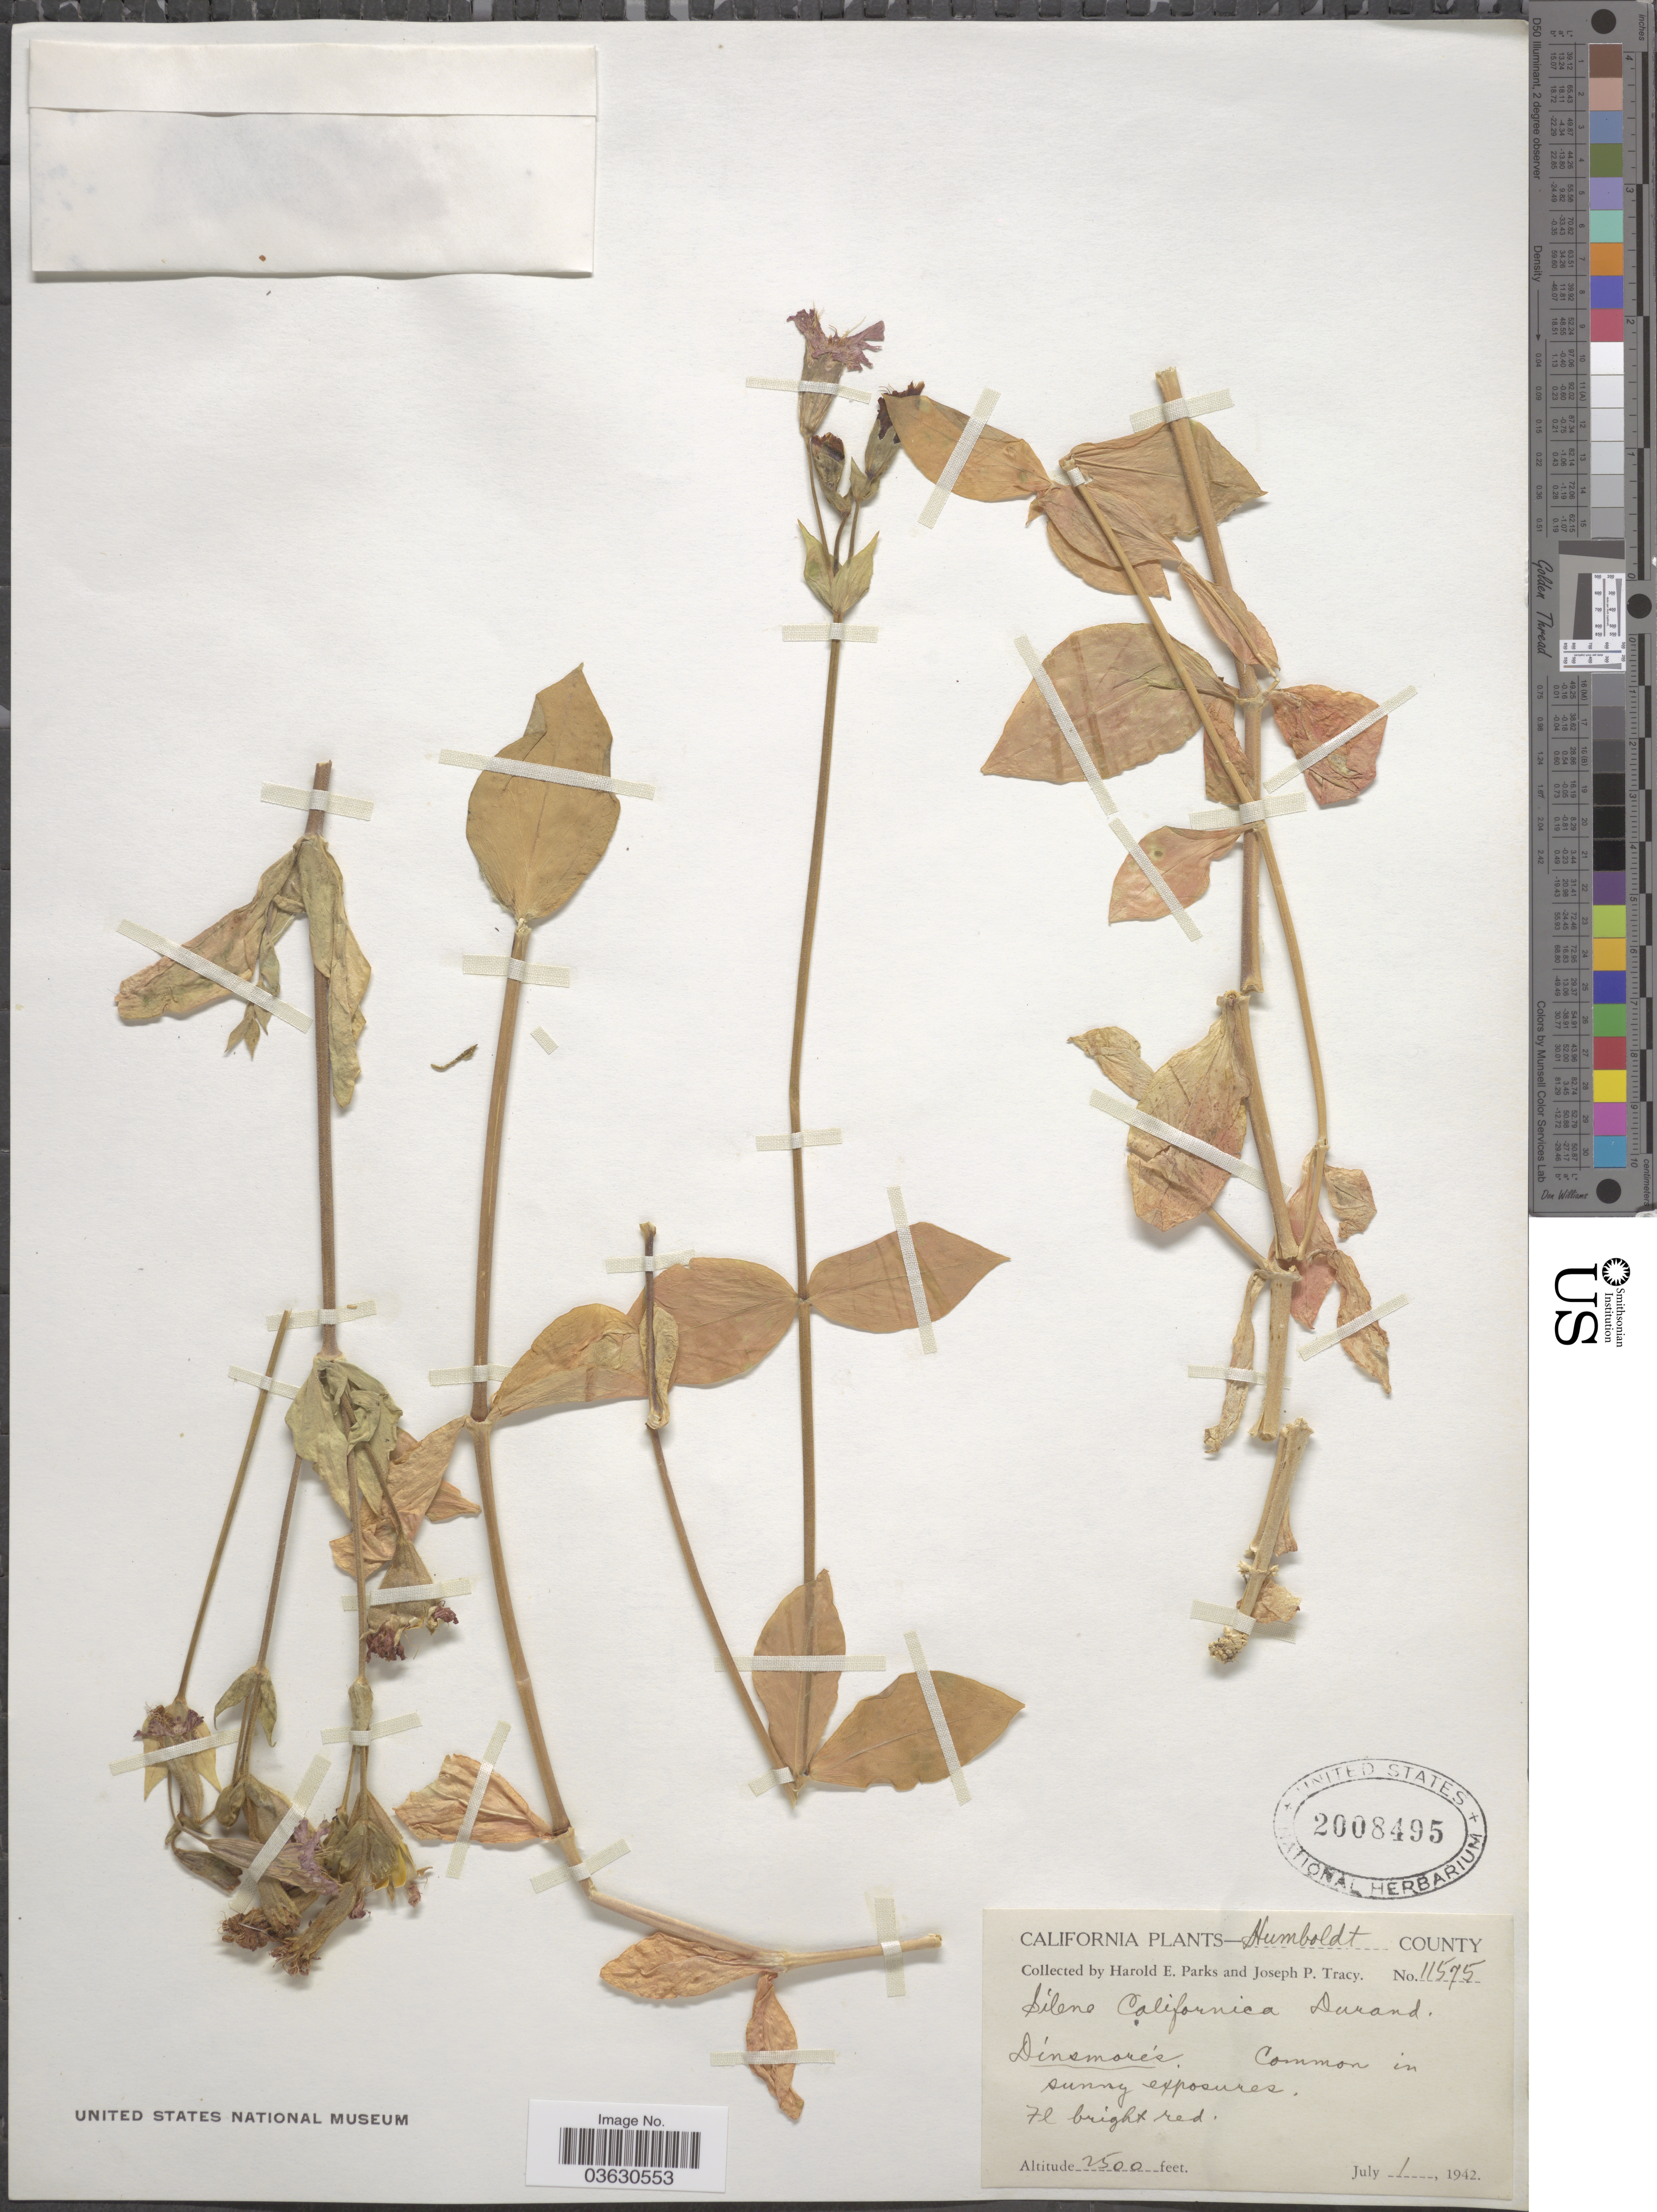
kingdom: Plantae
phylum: Tracheophyta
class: Magnoliopsida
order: Caryophyllales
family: Caryophyllaceae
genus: Silene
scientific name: Silene californica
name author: Durand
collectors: H. E. Parks & J. Tracy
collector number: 11575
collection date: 1942-07-01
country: United States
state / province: California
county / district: Humboldt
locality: Humboldt County.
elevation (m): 762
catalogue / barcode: US 2008495